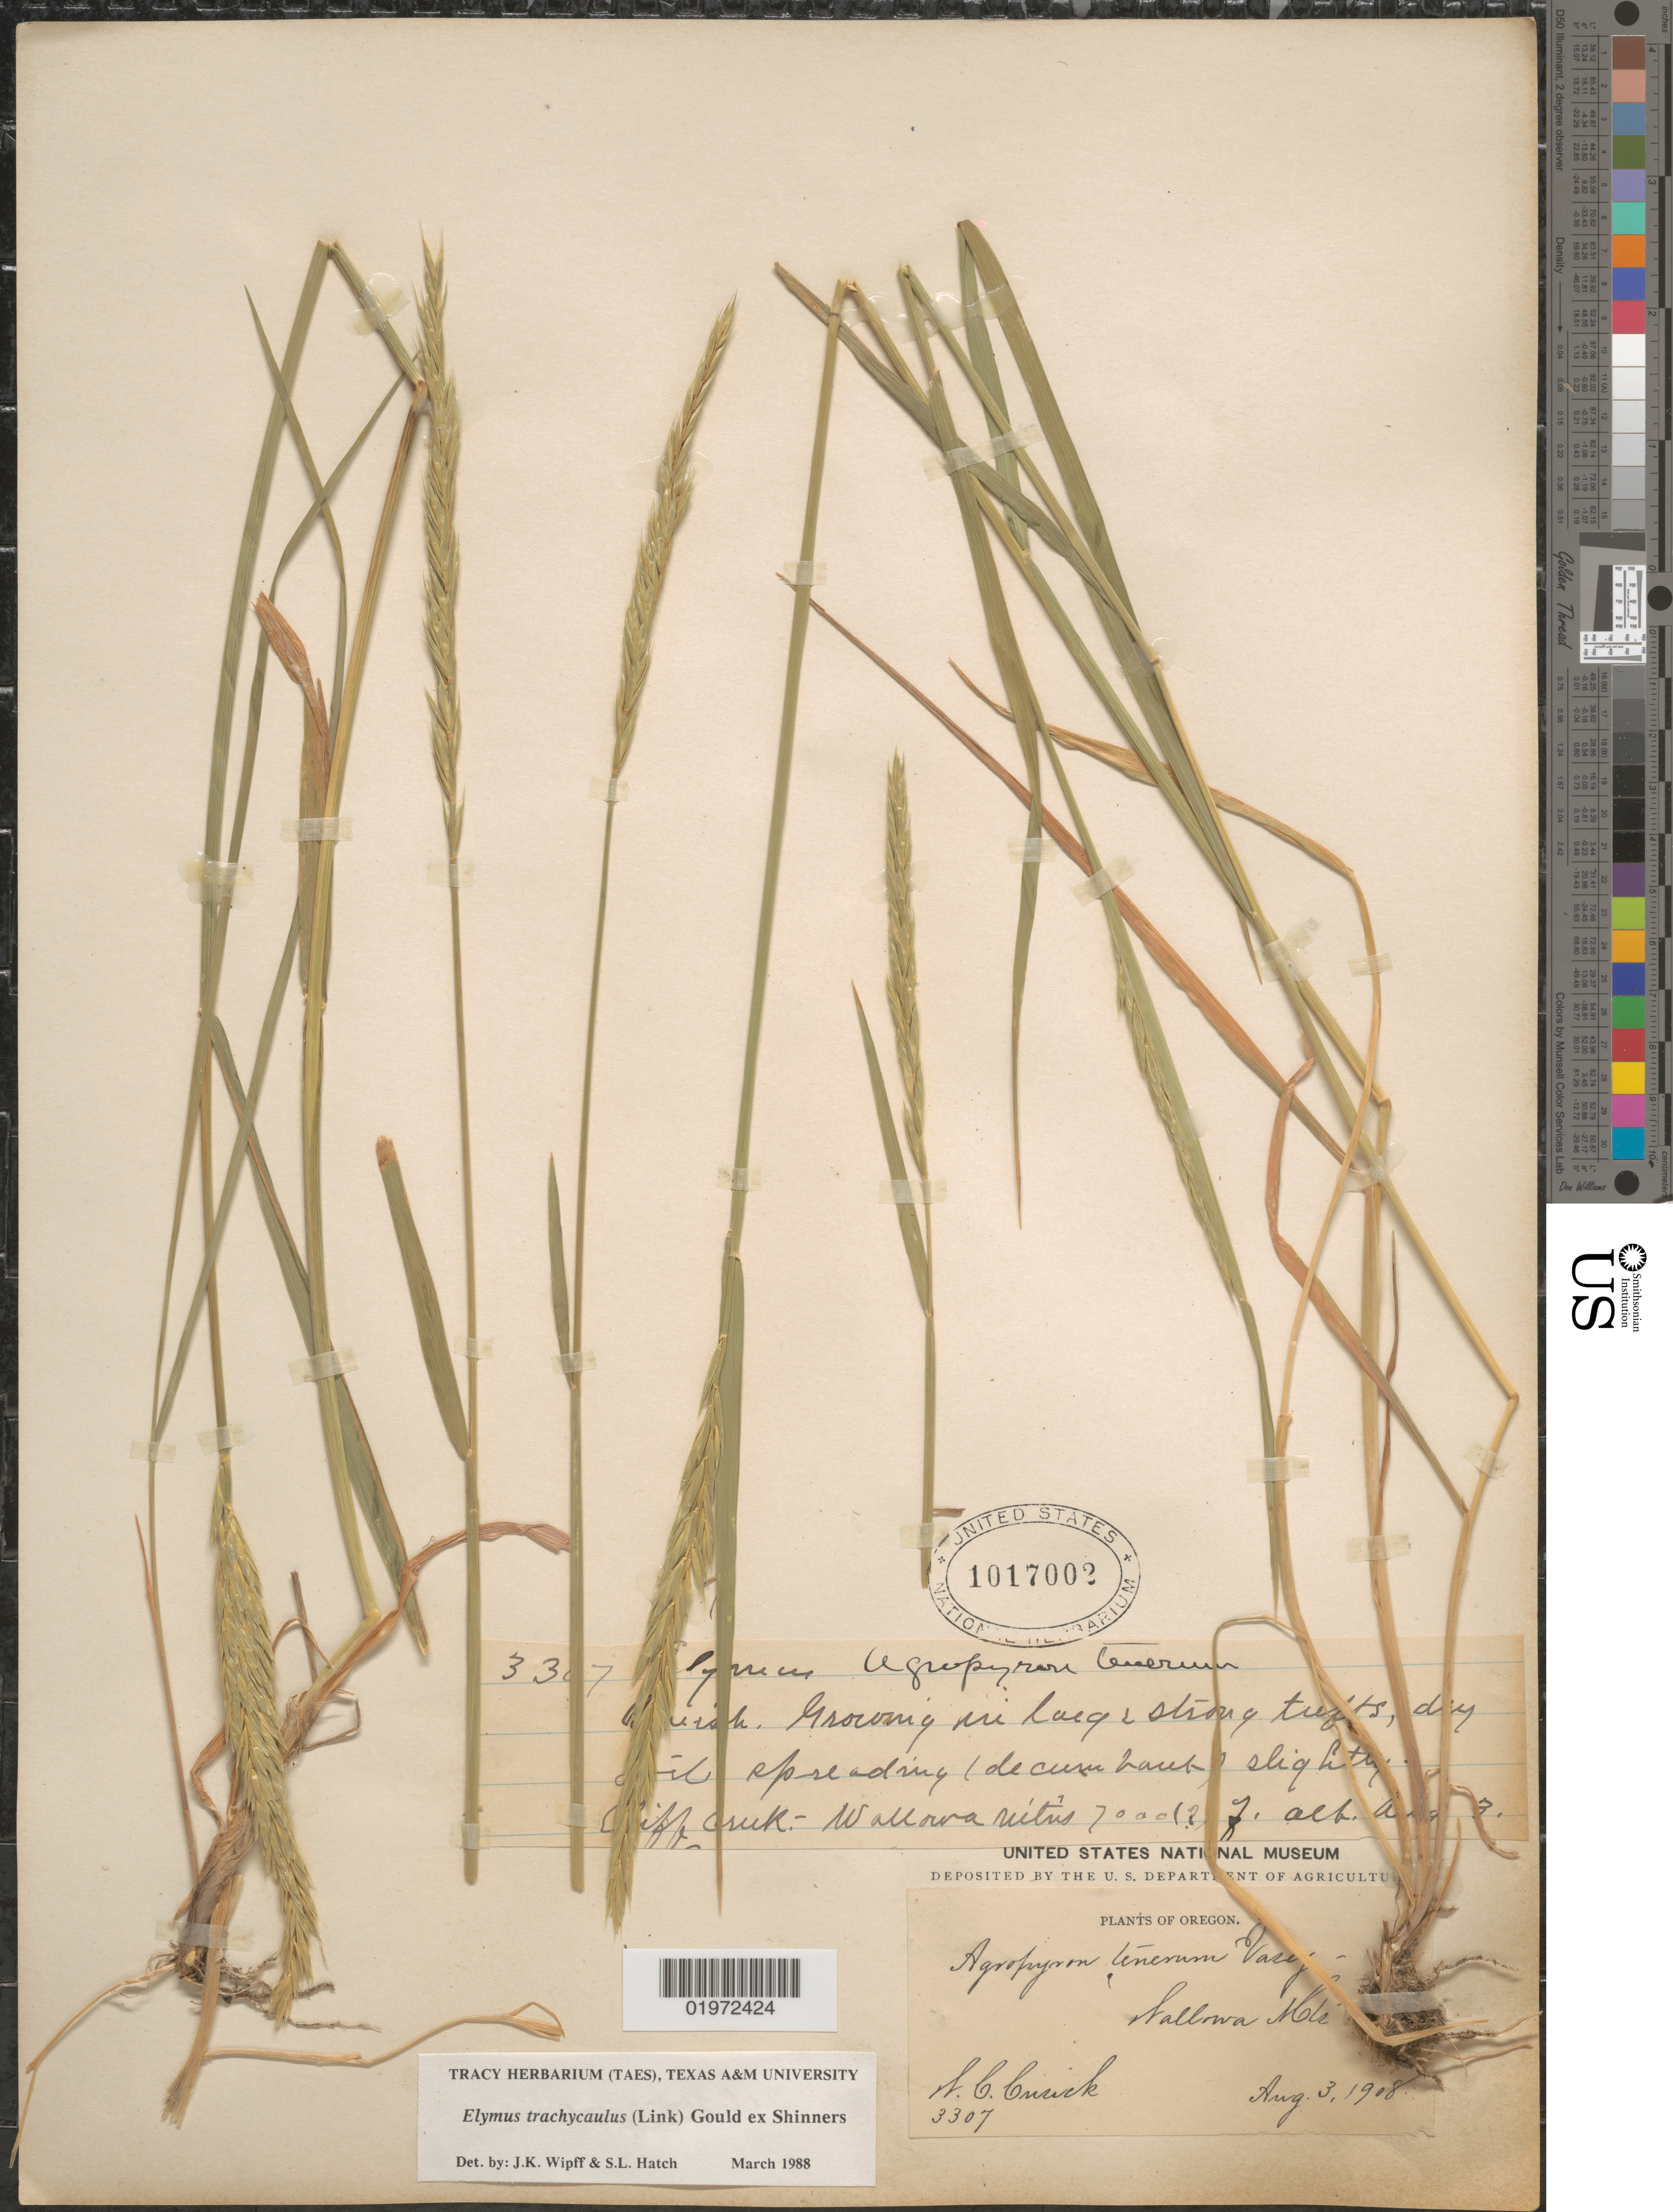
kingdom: Plantae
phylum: Tracheophyta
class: Liliopsida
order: Poales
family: Poaceae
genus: Elymus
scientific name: Elymus trachycaulus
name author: (Link) Gould ex Shinners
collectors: W. C. Cusick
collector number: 3307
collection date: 1908-08-03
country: United States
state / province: Oregon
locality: Cliff Creek. Wallowa Mts.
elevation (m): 2134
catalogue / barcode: US 1017002